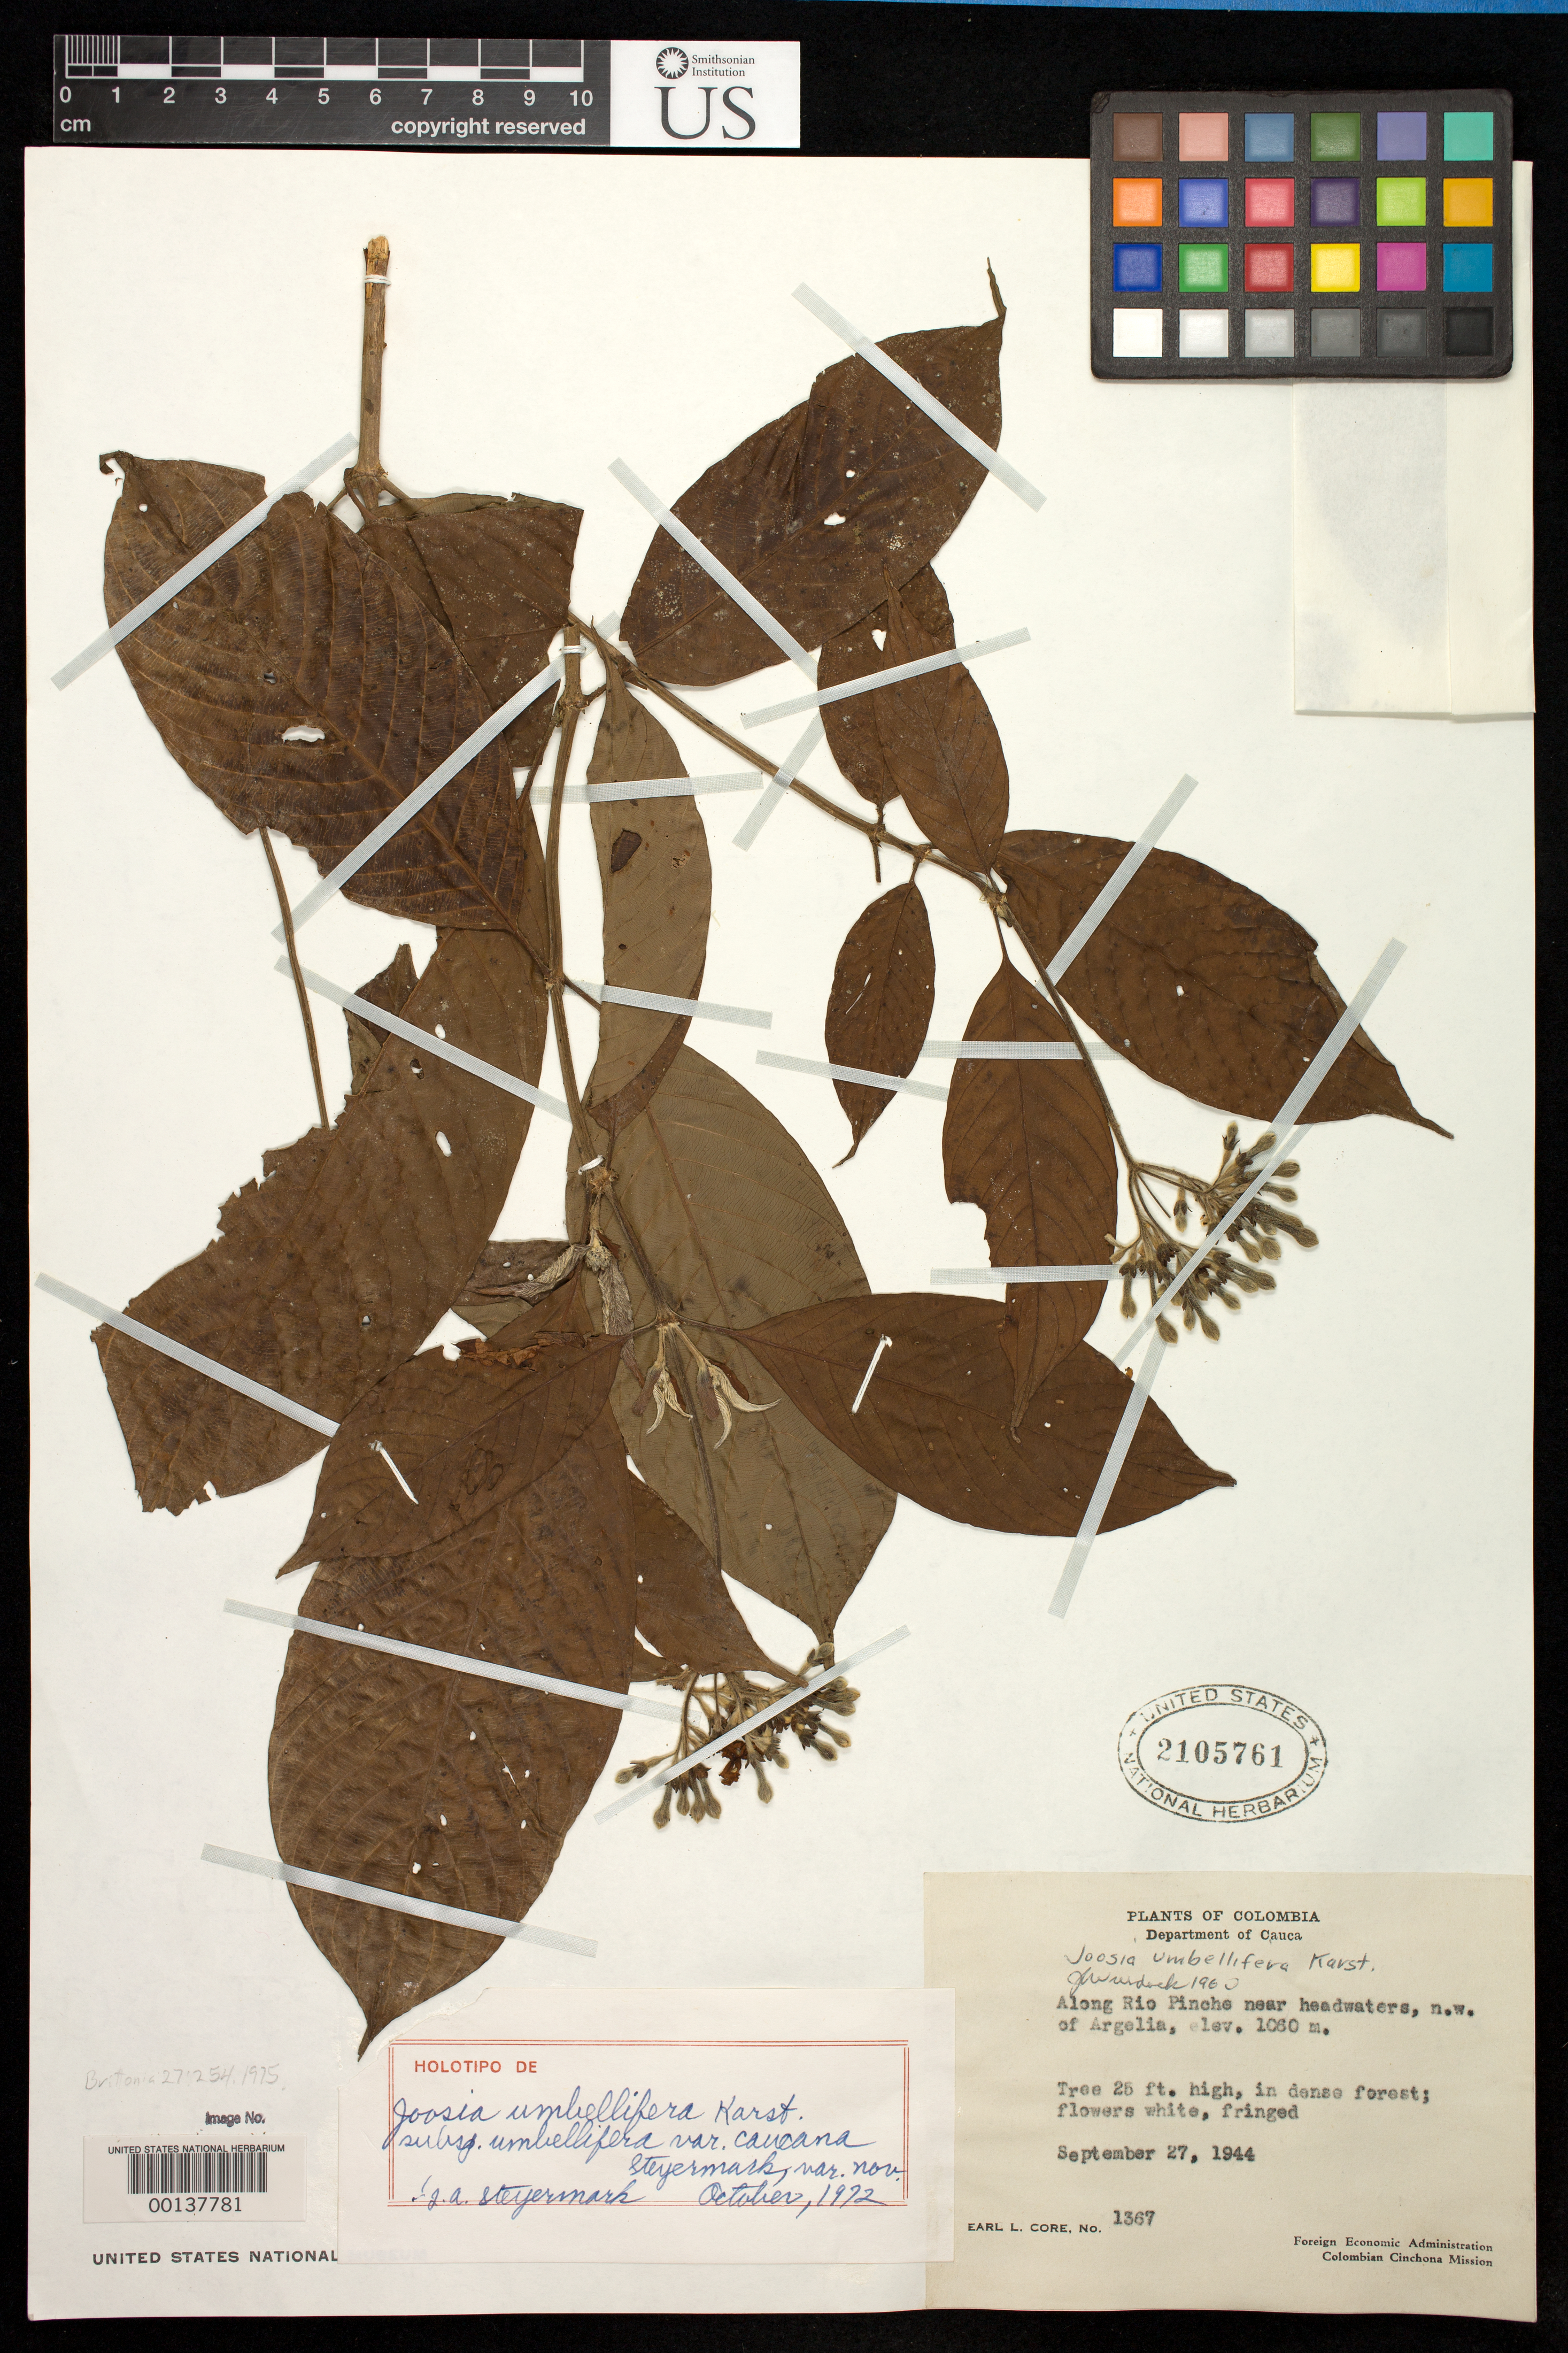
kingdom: Plantae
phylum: Tracheophyta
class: Magnoliopsida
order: Gentianales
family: Rubiaceae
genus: Joosia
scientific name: Joosia umbellifera var. caucana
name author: Steyerm.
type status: Holotype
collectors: E. L. Core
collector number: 1367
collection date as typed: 27 Sep 1944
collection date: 1944-09-27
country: Colombia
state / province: Cauca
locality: Along Rio Pinche near headwaters, NW of Argelia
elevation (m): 1060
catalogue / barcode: US 2105761